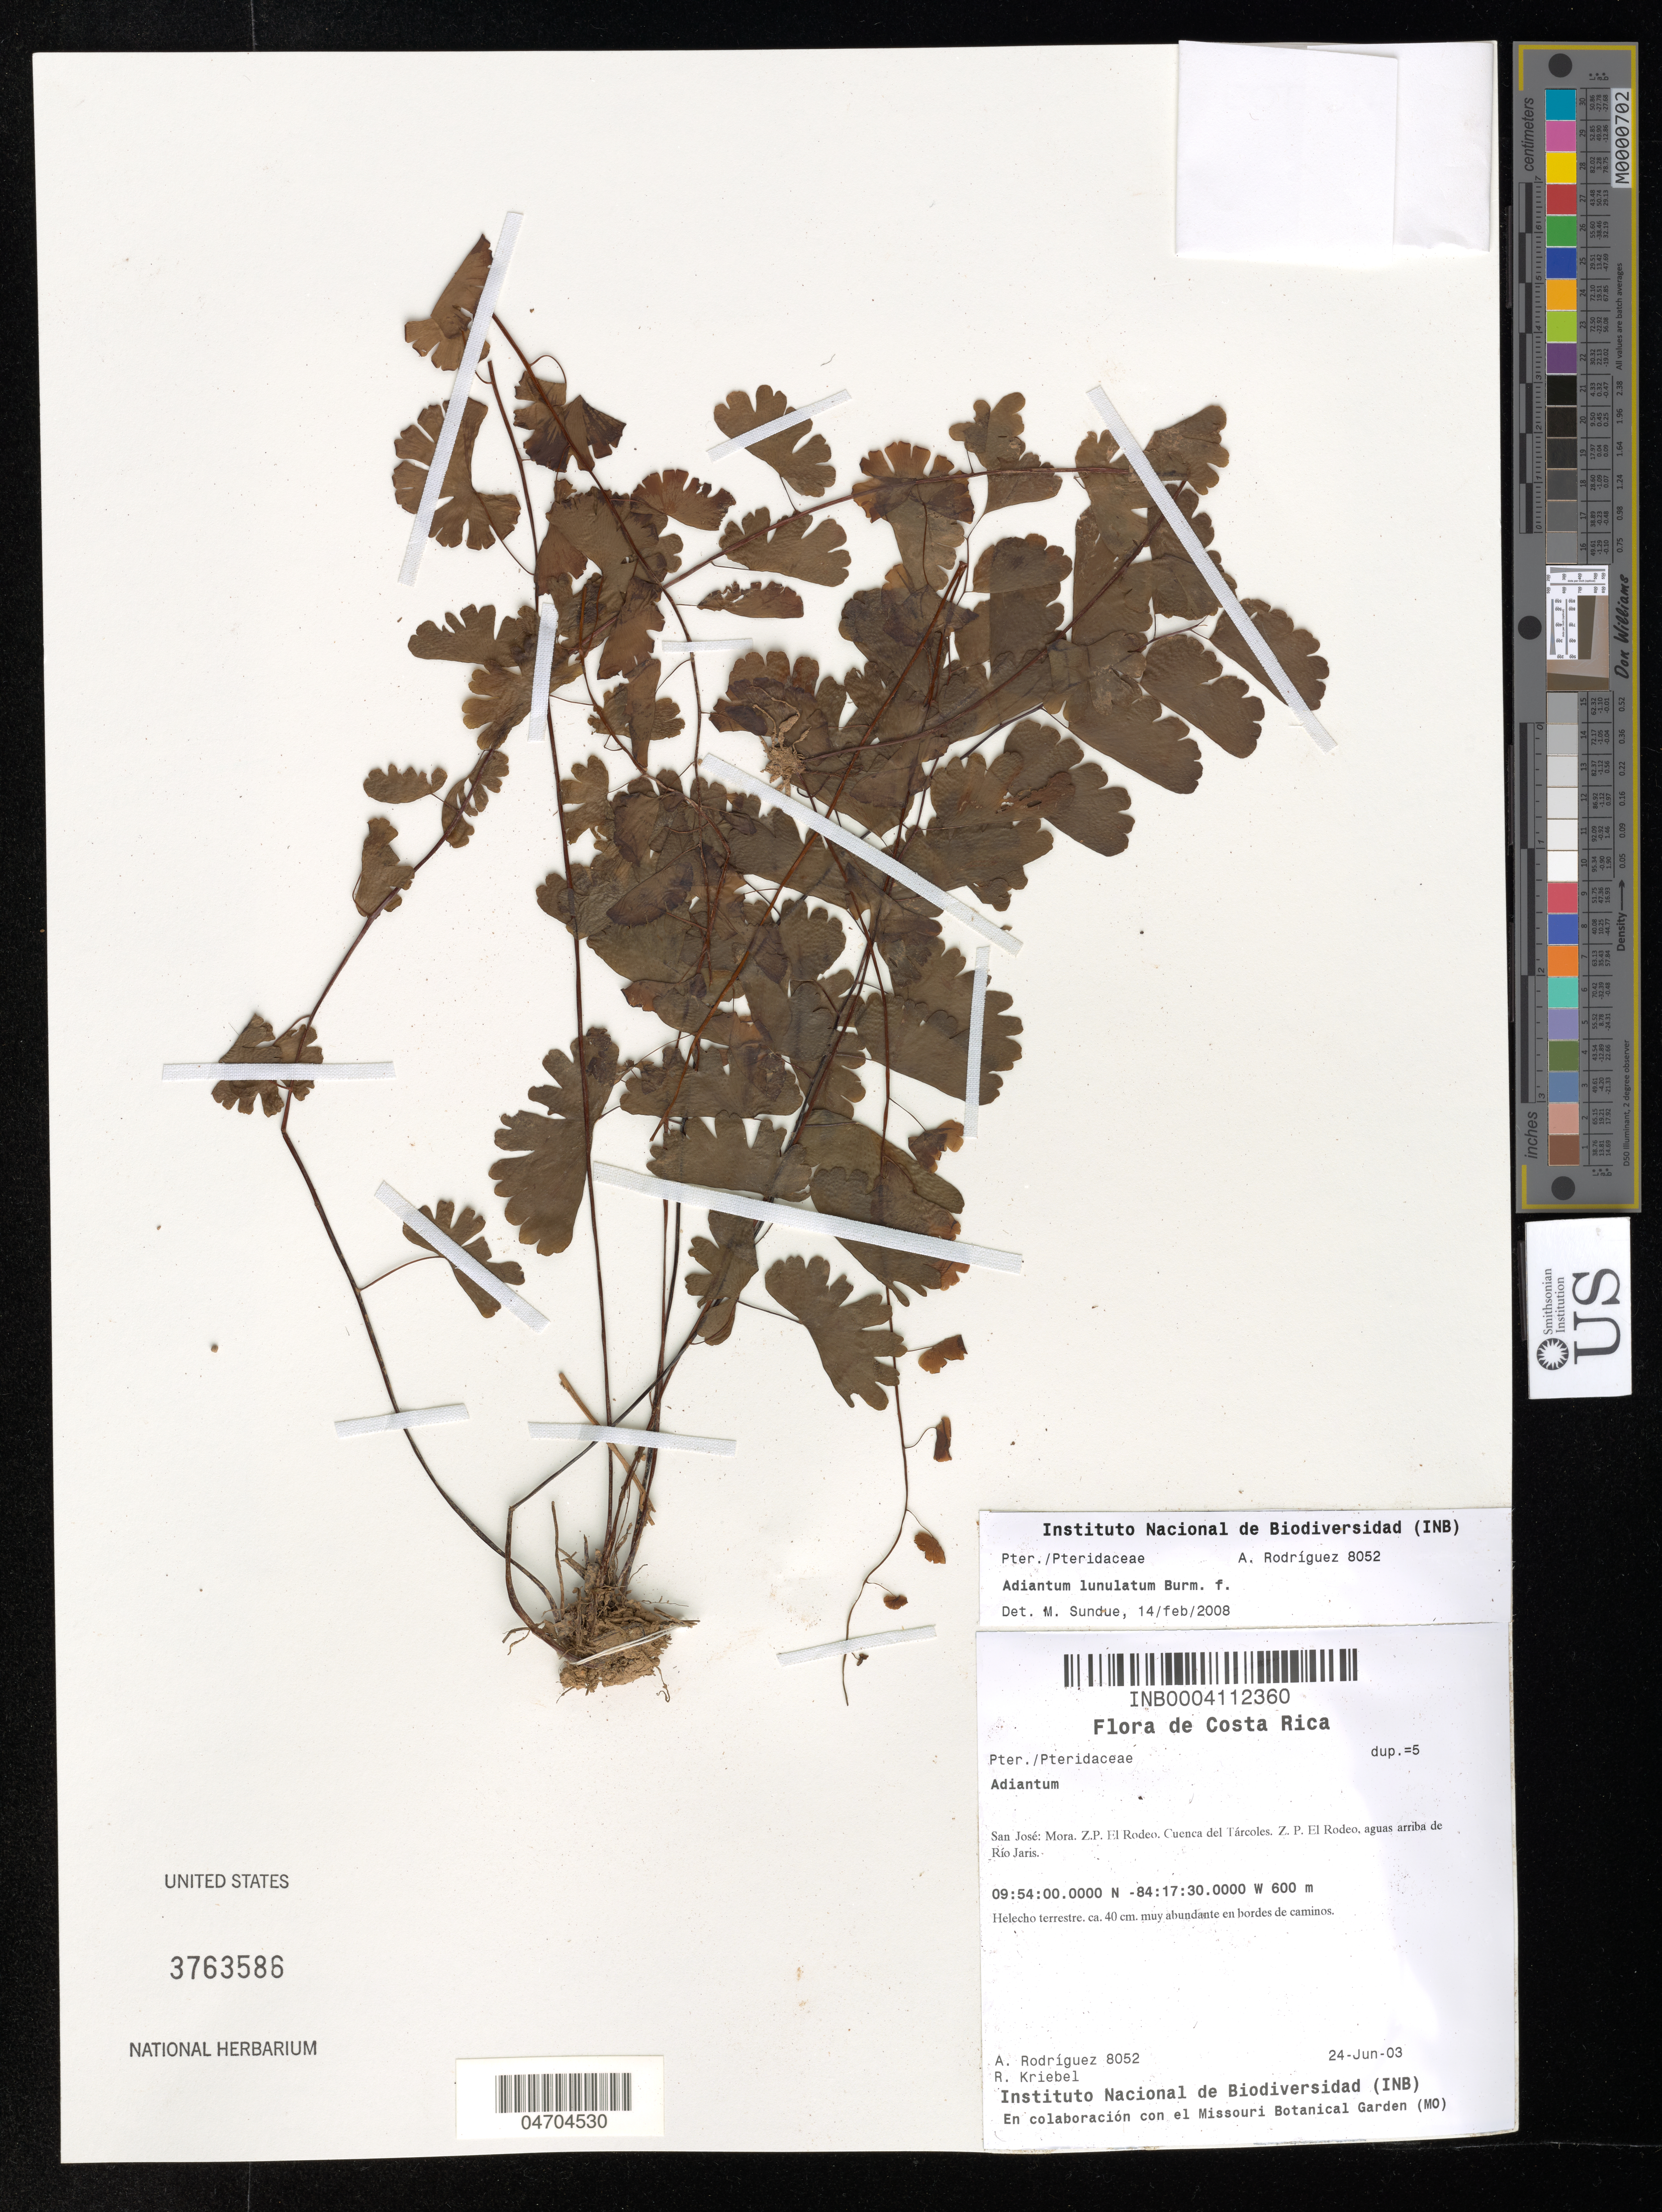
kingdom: Plantae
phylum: Tracheophyta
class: Polypodiopsida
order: Polypodiales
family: Pteridaceae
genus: Adiantum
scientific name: Adiantum lunulatum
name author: Burm. f.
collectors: A. Rodríguez & R. M. Kriebel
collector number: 8052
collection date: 2003-06-24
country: Costa Rica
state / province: San José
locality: Mora. Z. P. El Rodeo, Cuenca del Tárcoles. Z. P. El Rodeo, aguas arriba de Río Jaris.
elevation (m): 600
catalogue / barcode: US 3763586